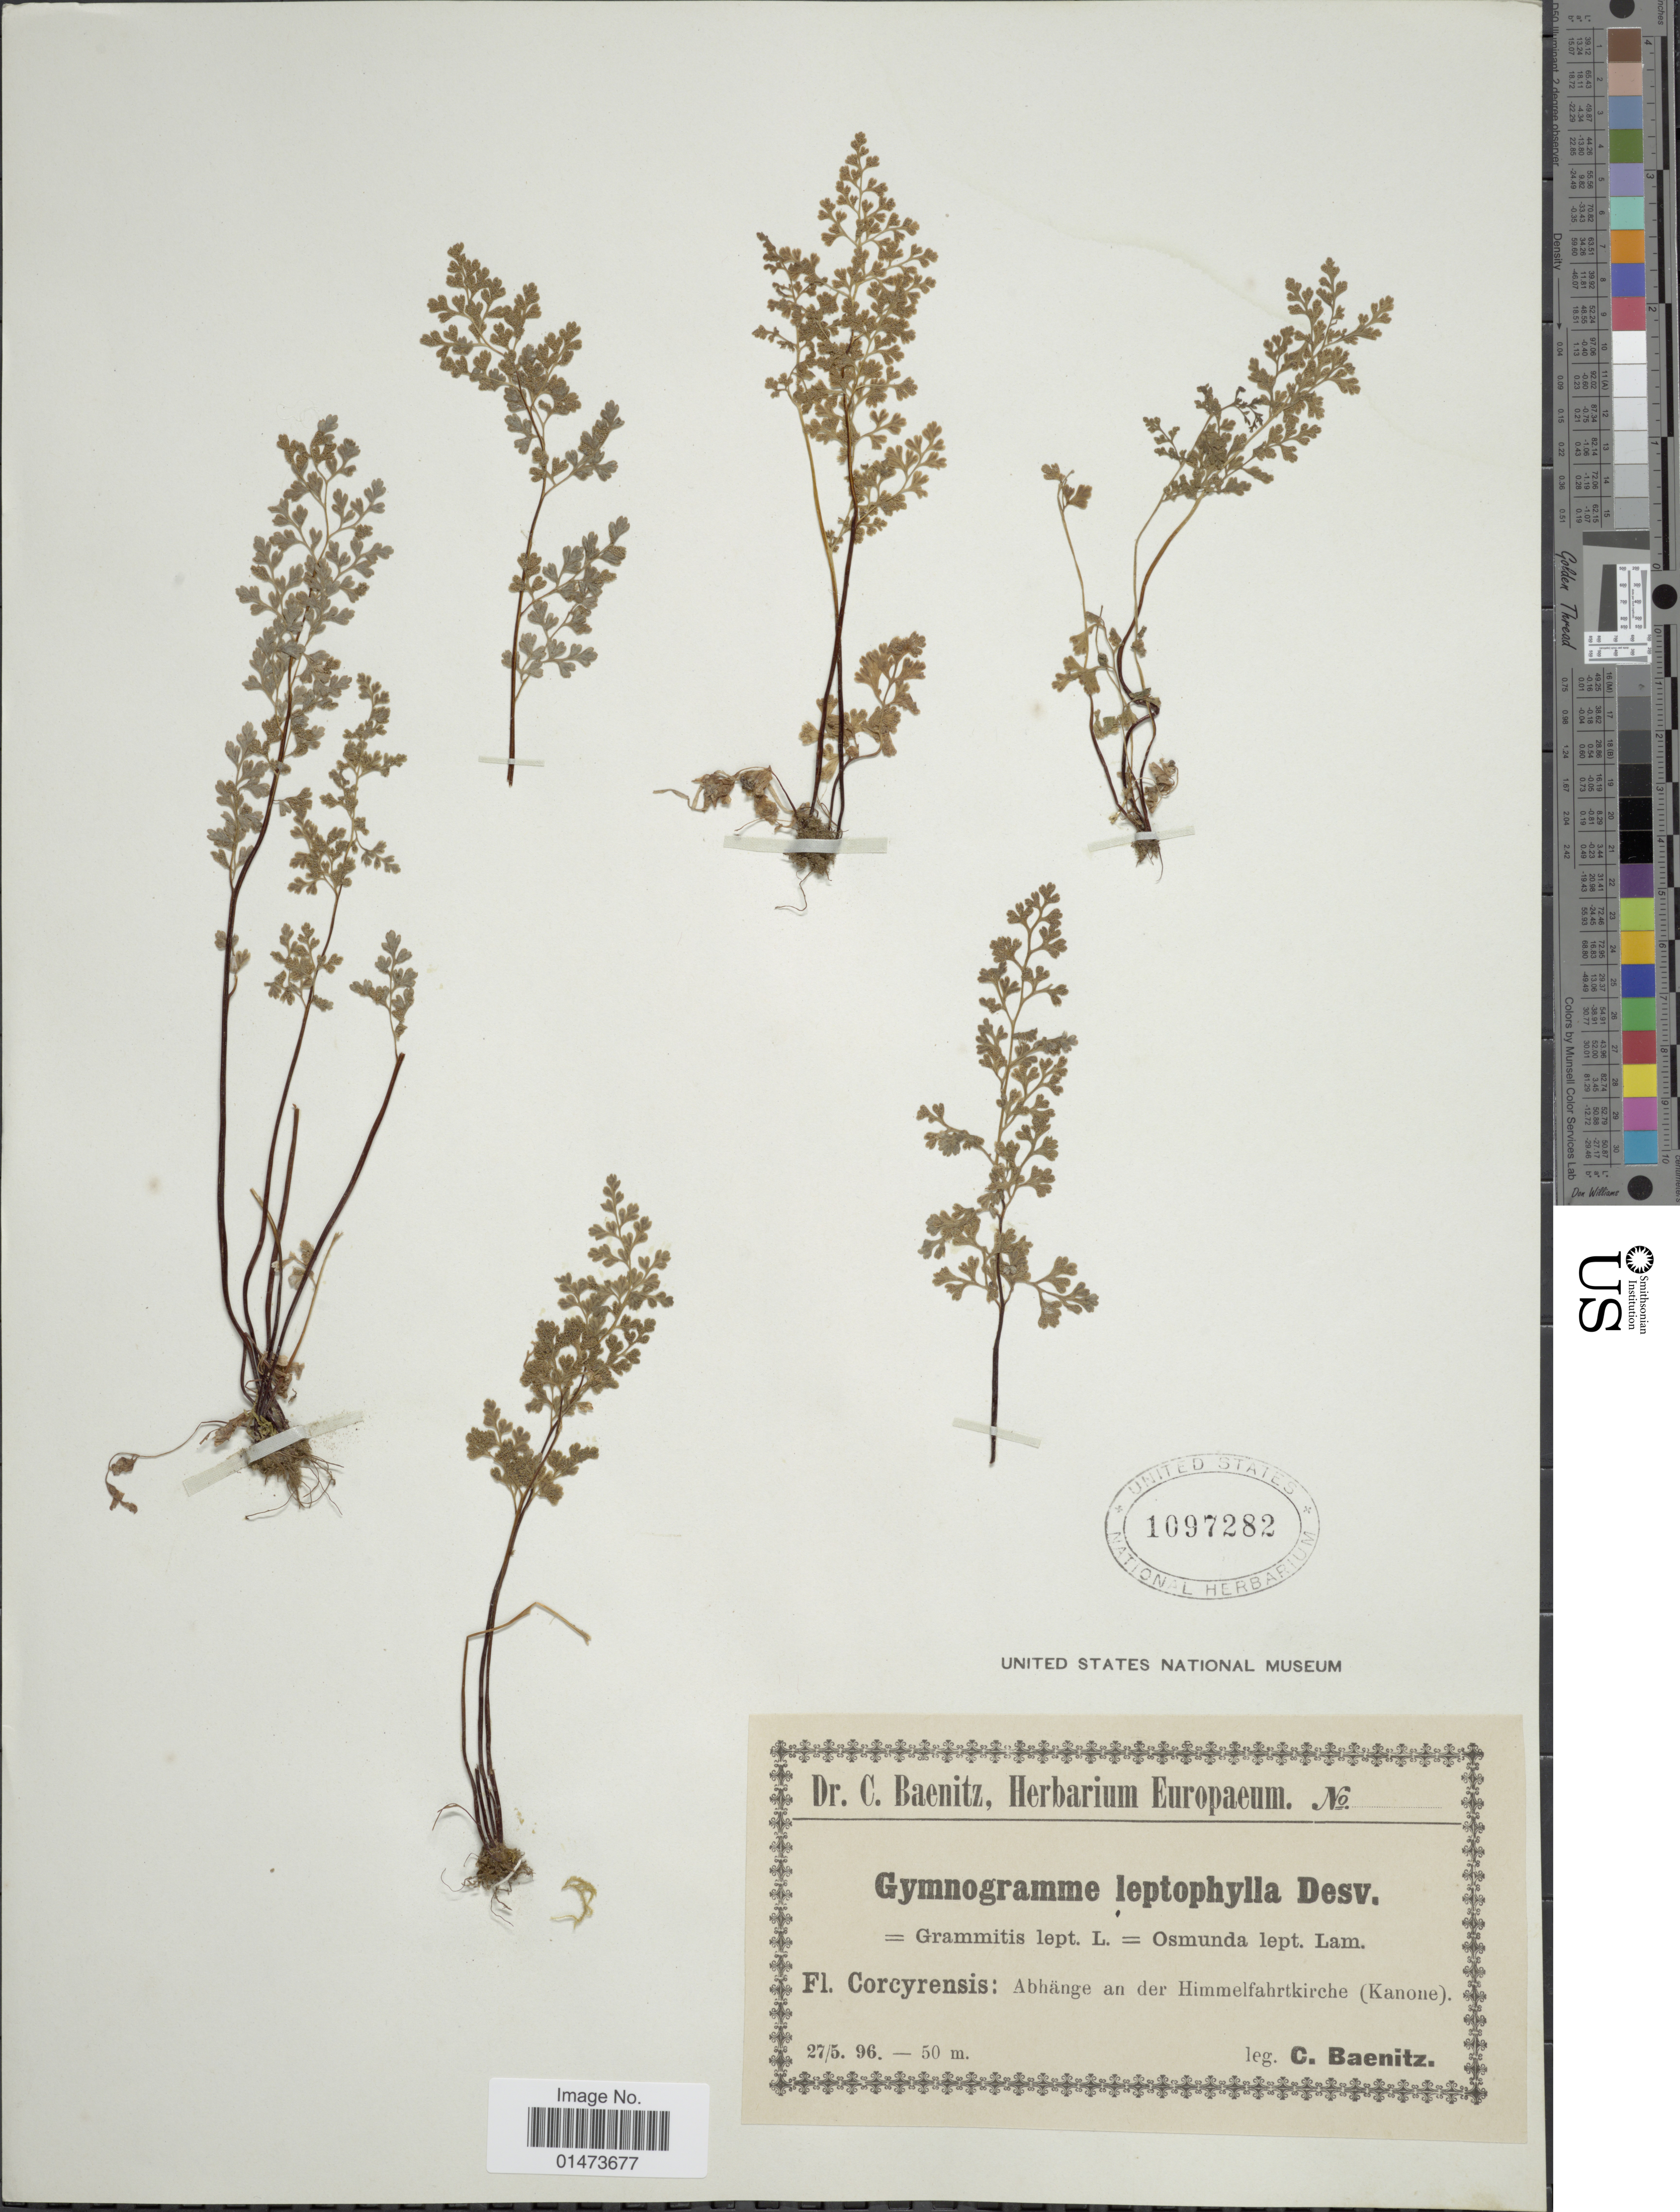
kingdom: Plantae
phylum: Tracheophyta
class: Polypodiopsida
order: Polypodiales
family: Pteridaceae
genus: Anogramma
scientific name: Anogramma leptophylla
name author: (L.) Link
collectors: C. G. Baenitz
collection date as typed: Transcribed d/m/y: 27/5/96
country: Germany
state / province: Bayern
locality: Fl. Corcyrensis: Abhänge an der Himmelfahrtkirche (Kanone).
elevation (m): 50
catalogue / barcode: US 1097282